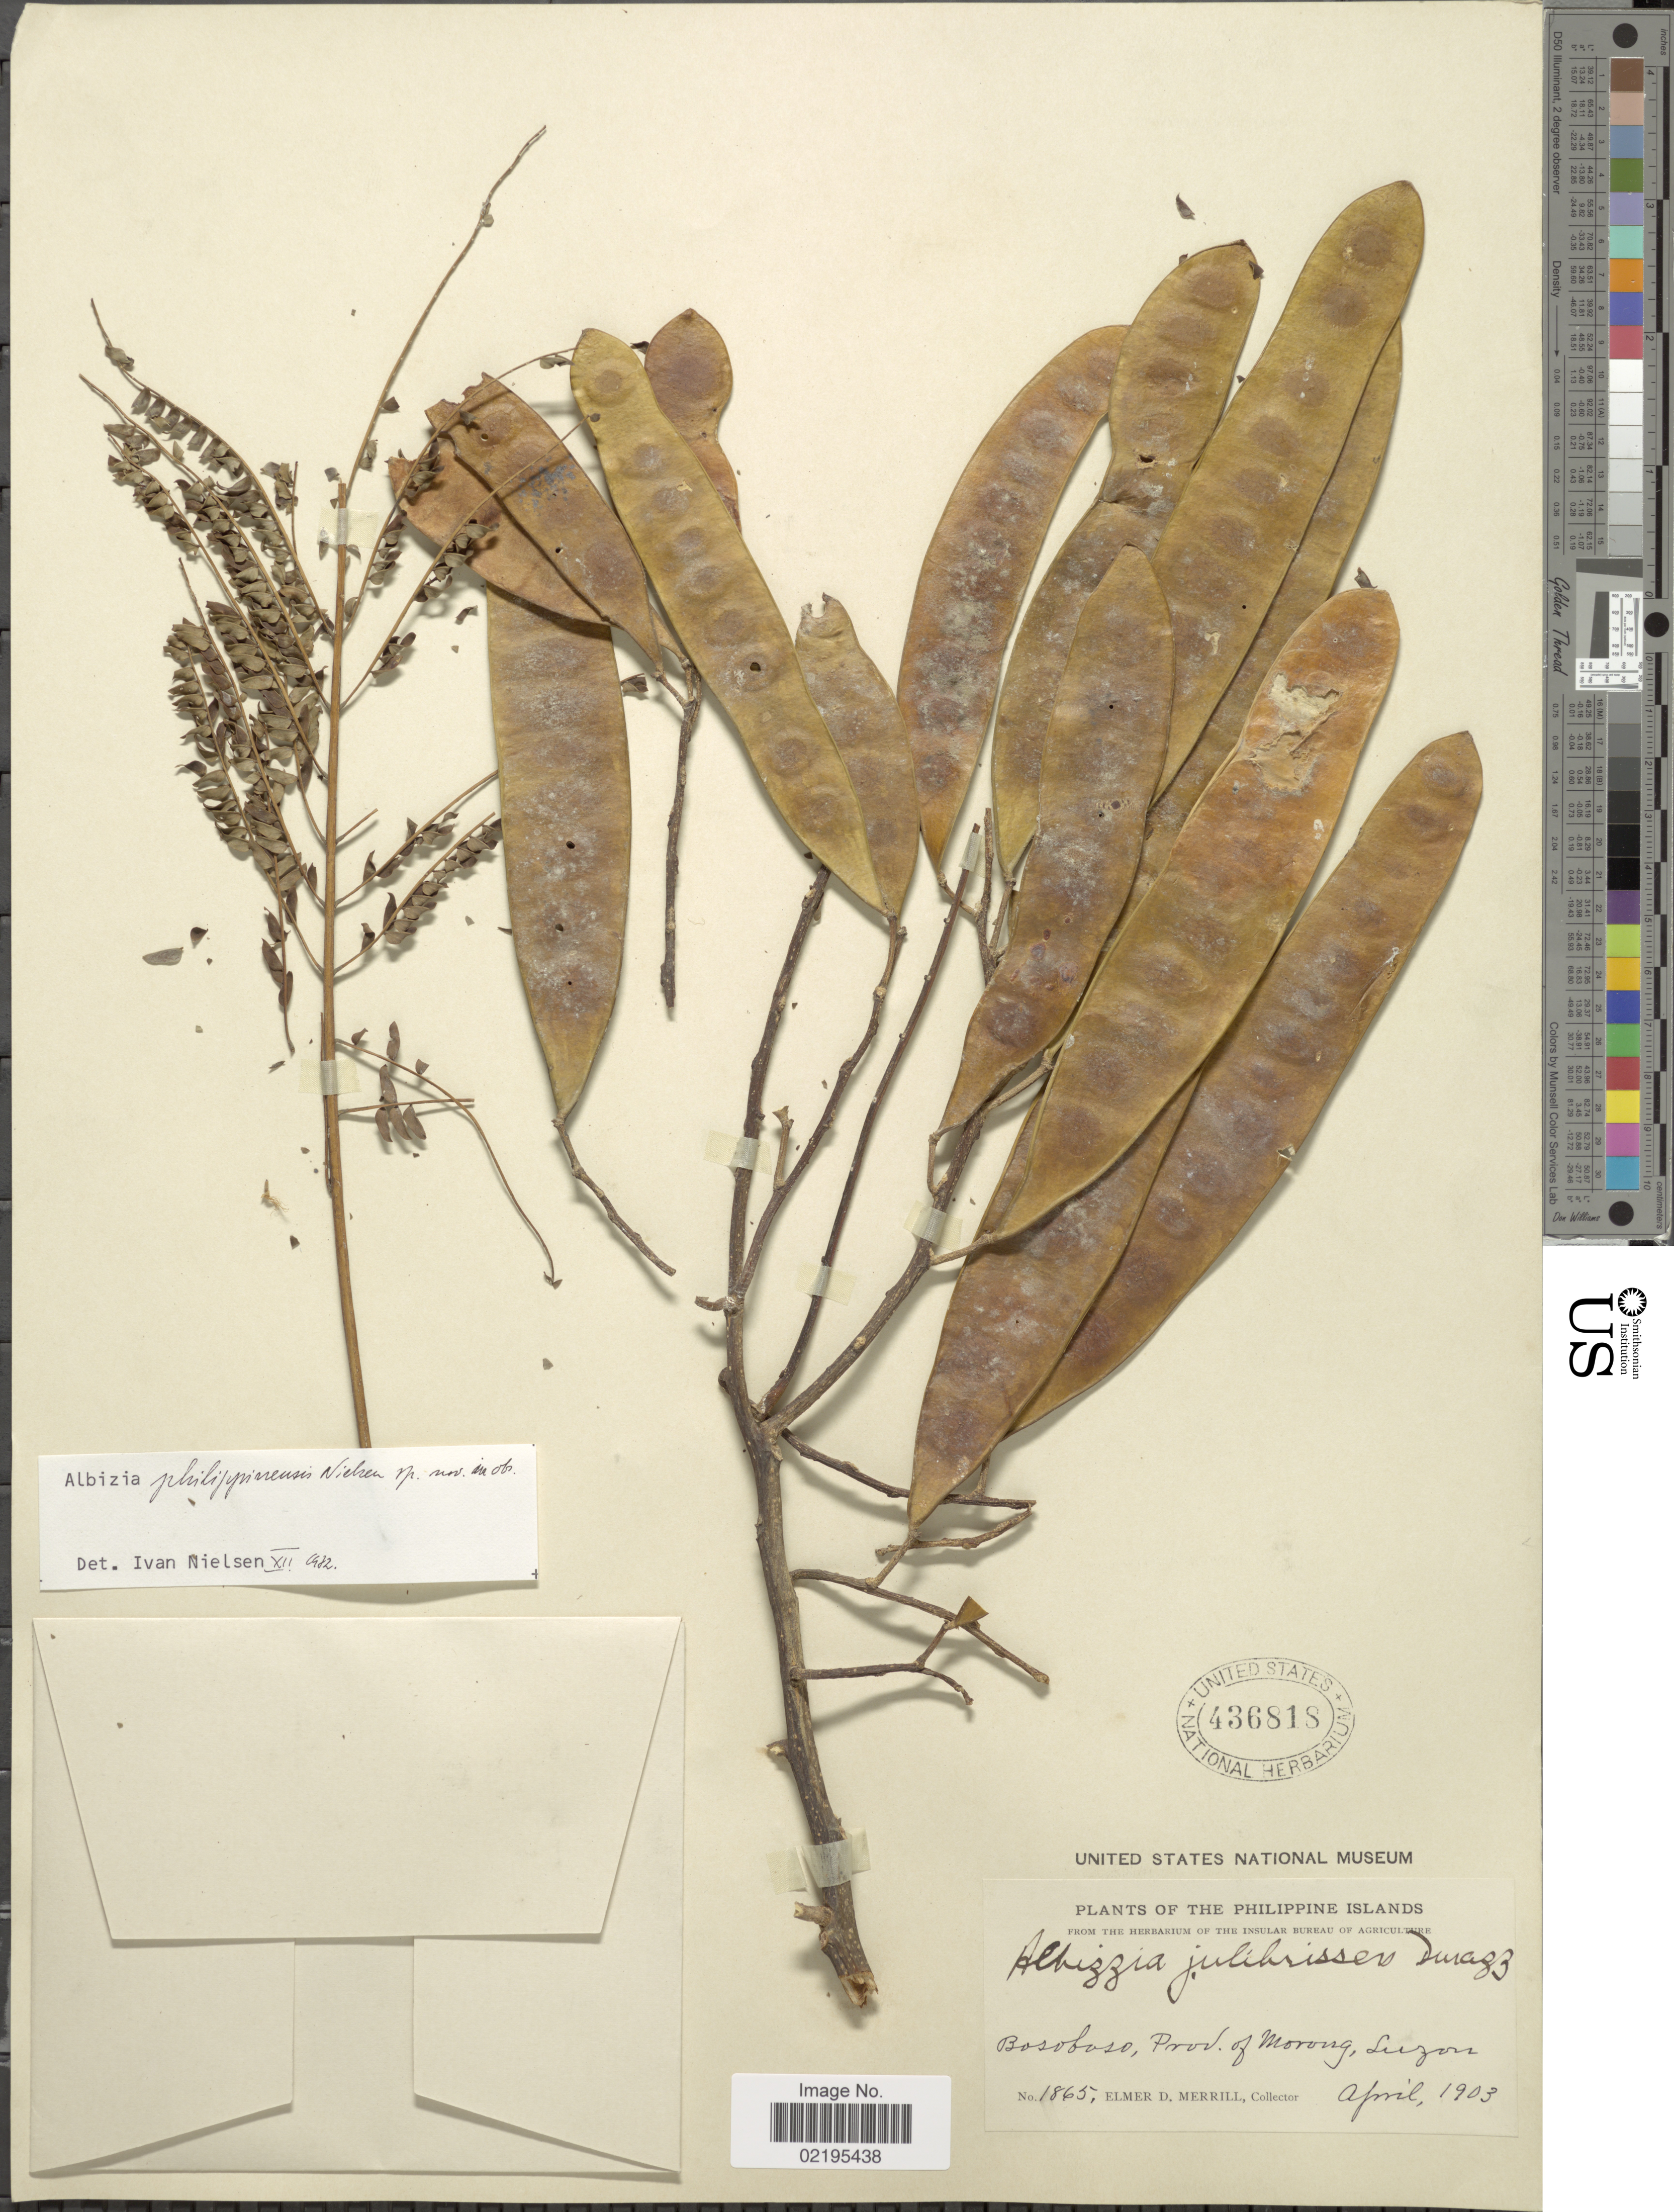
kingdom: Plantae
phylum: Tracheophyta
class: Magnoliopsida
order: Fabales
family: Fabaceae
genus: Albizia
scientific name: Albizia philippinensis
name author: I.C. Nielsen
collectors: E. D. Merrill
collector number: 1865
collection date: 1903-04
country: Philippines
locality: Bosoboso, Prov. of Morong, Luzon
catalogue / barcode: US 436818